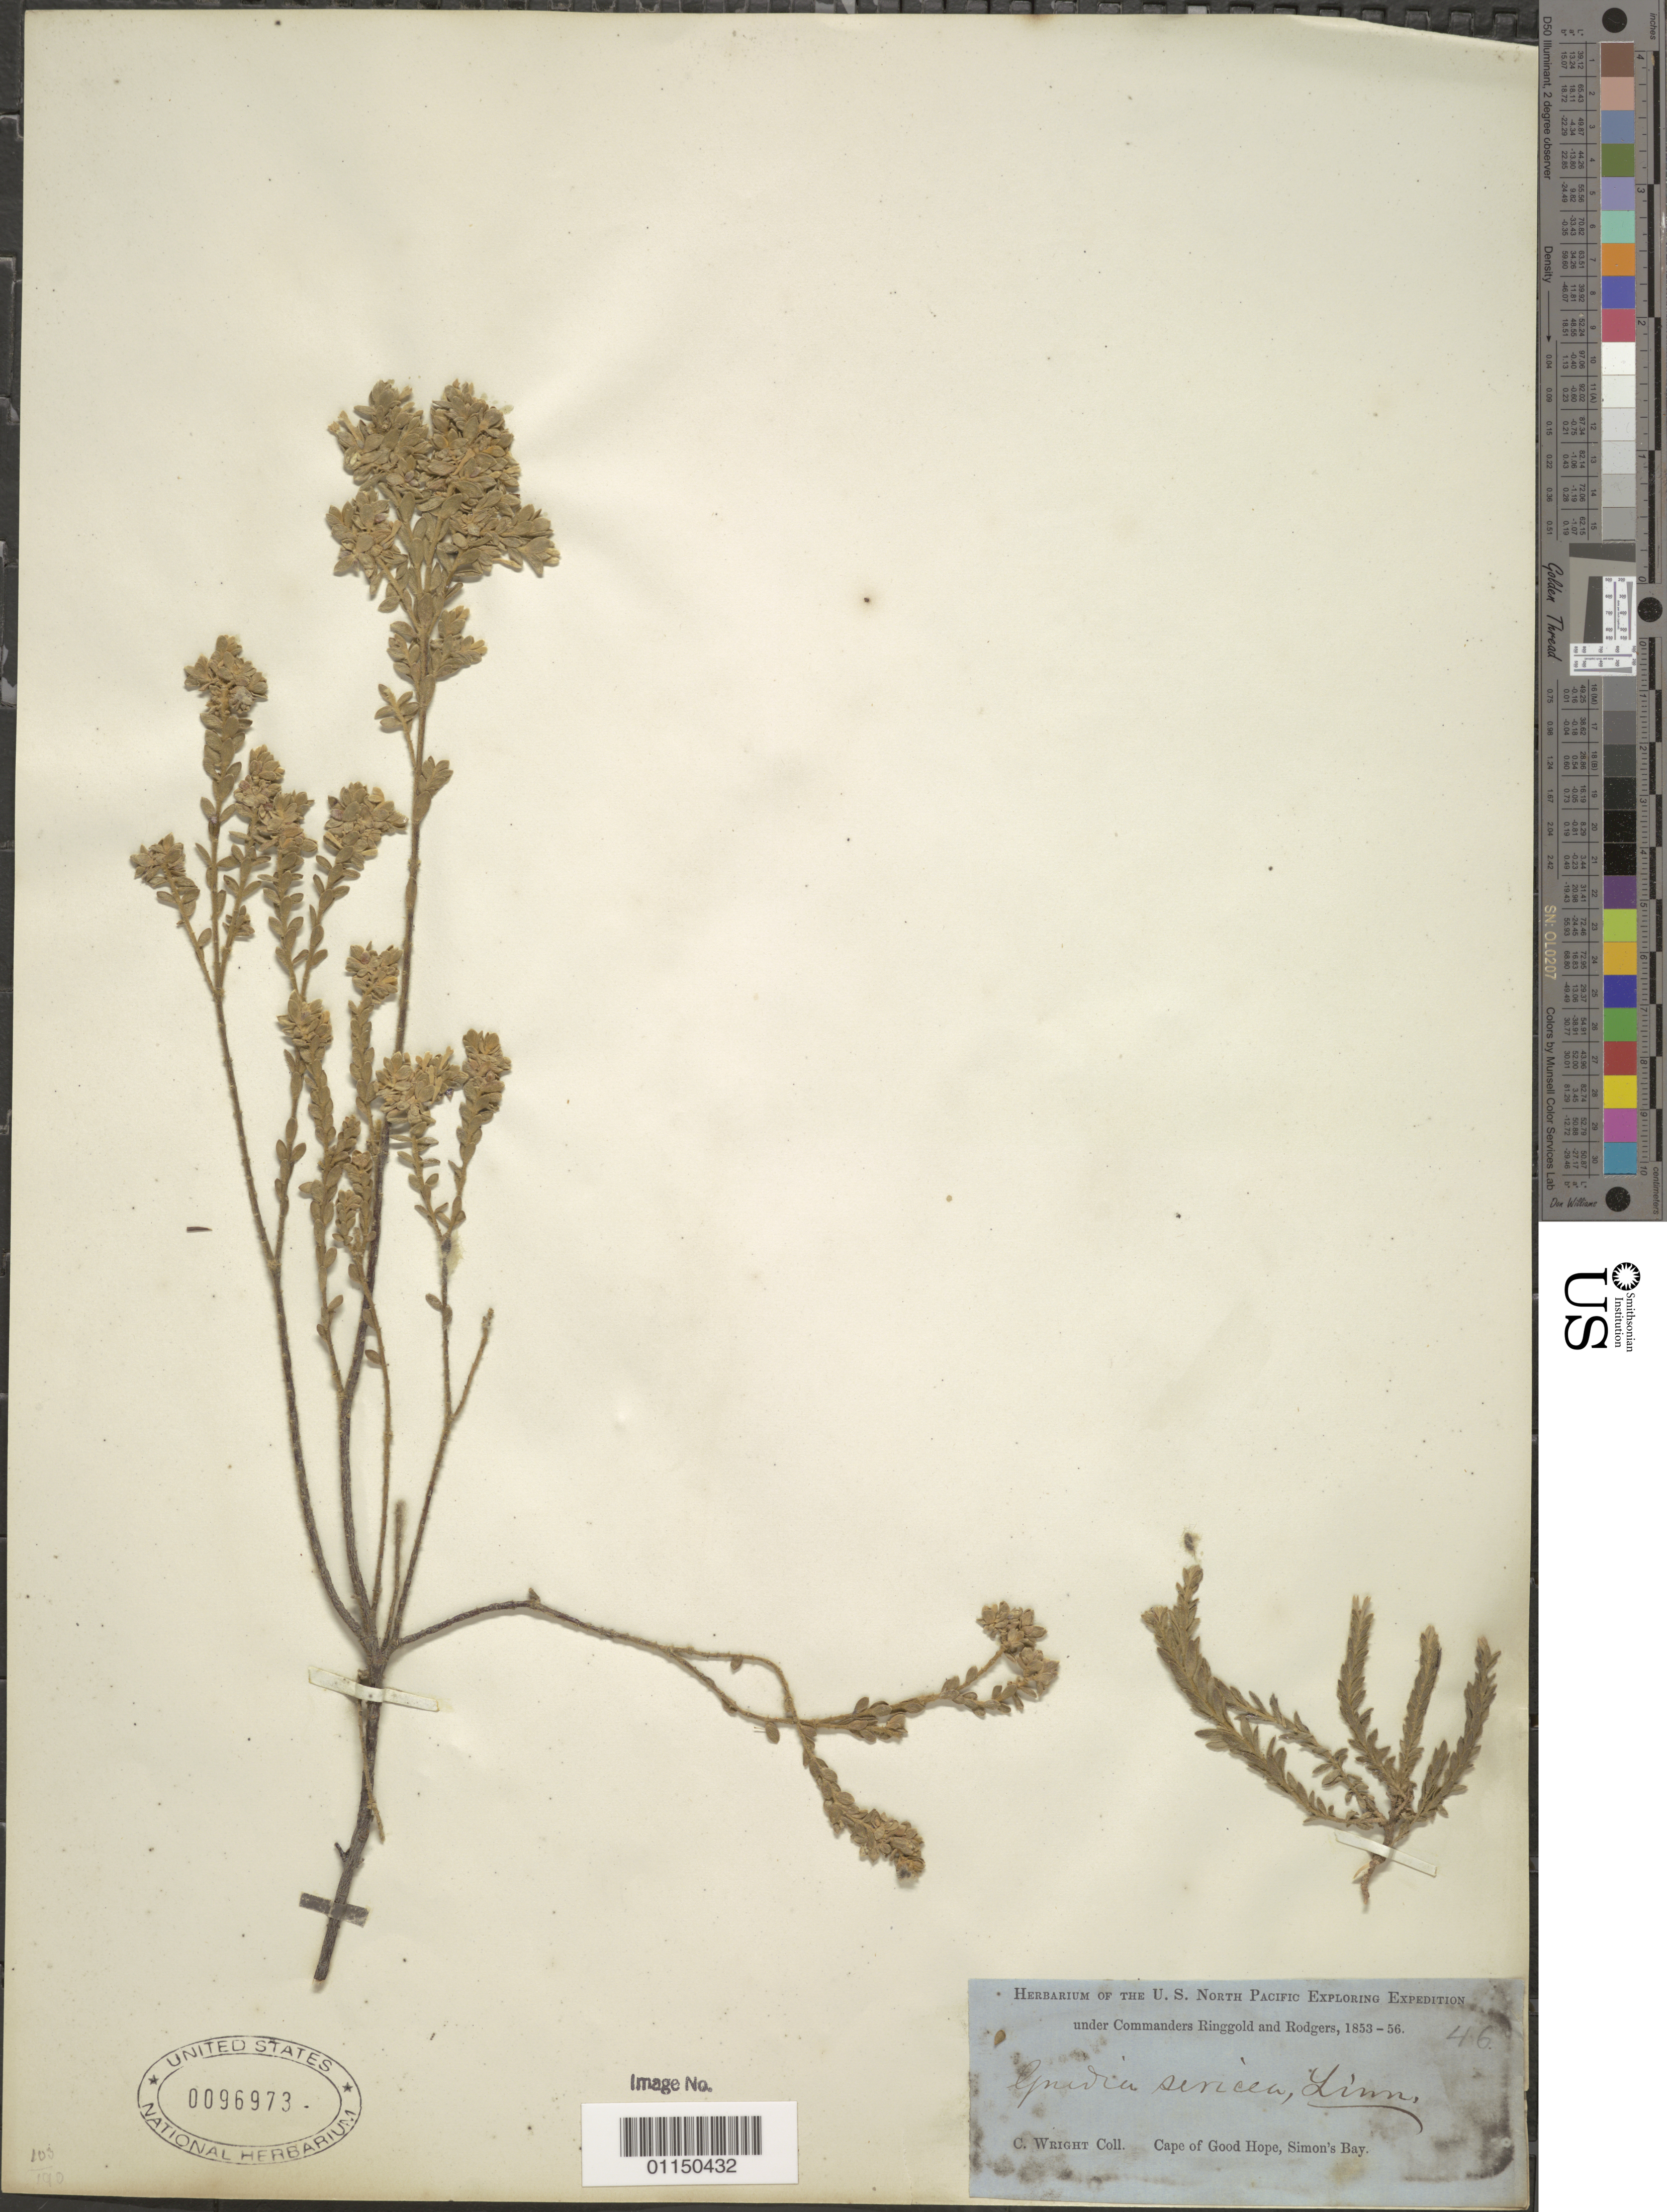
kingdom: Plantae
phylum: Tracheophyta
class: Magnoliopsida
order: Malvales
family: Thymelaeaceae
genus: Gnidia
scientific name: Gnidia sericea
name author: (L.) L.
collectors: C. Wright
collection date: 1853/1856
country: South Africa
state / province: Western Cape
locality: Cape of Good Hope, Simon's Bay.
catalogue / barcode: US 96973